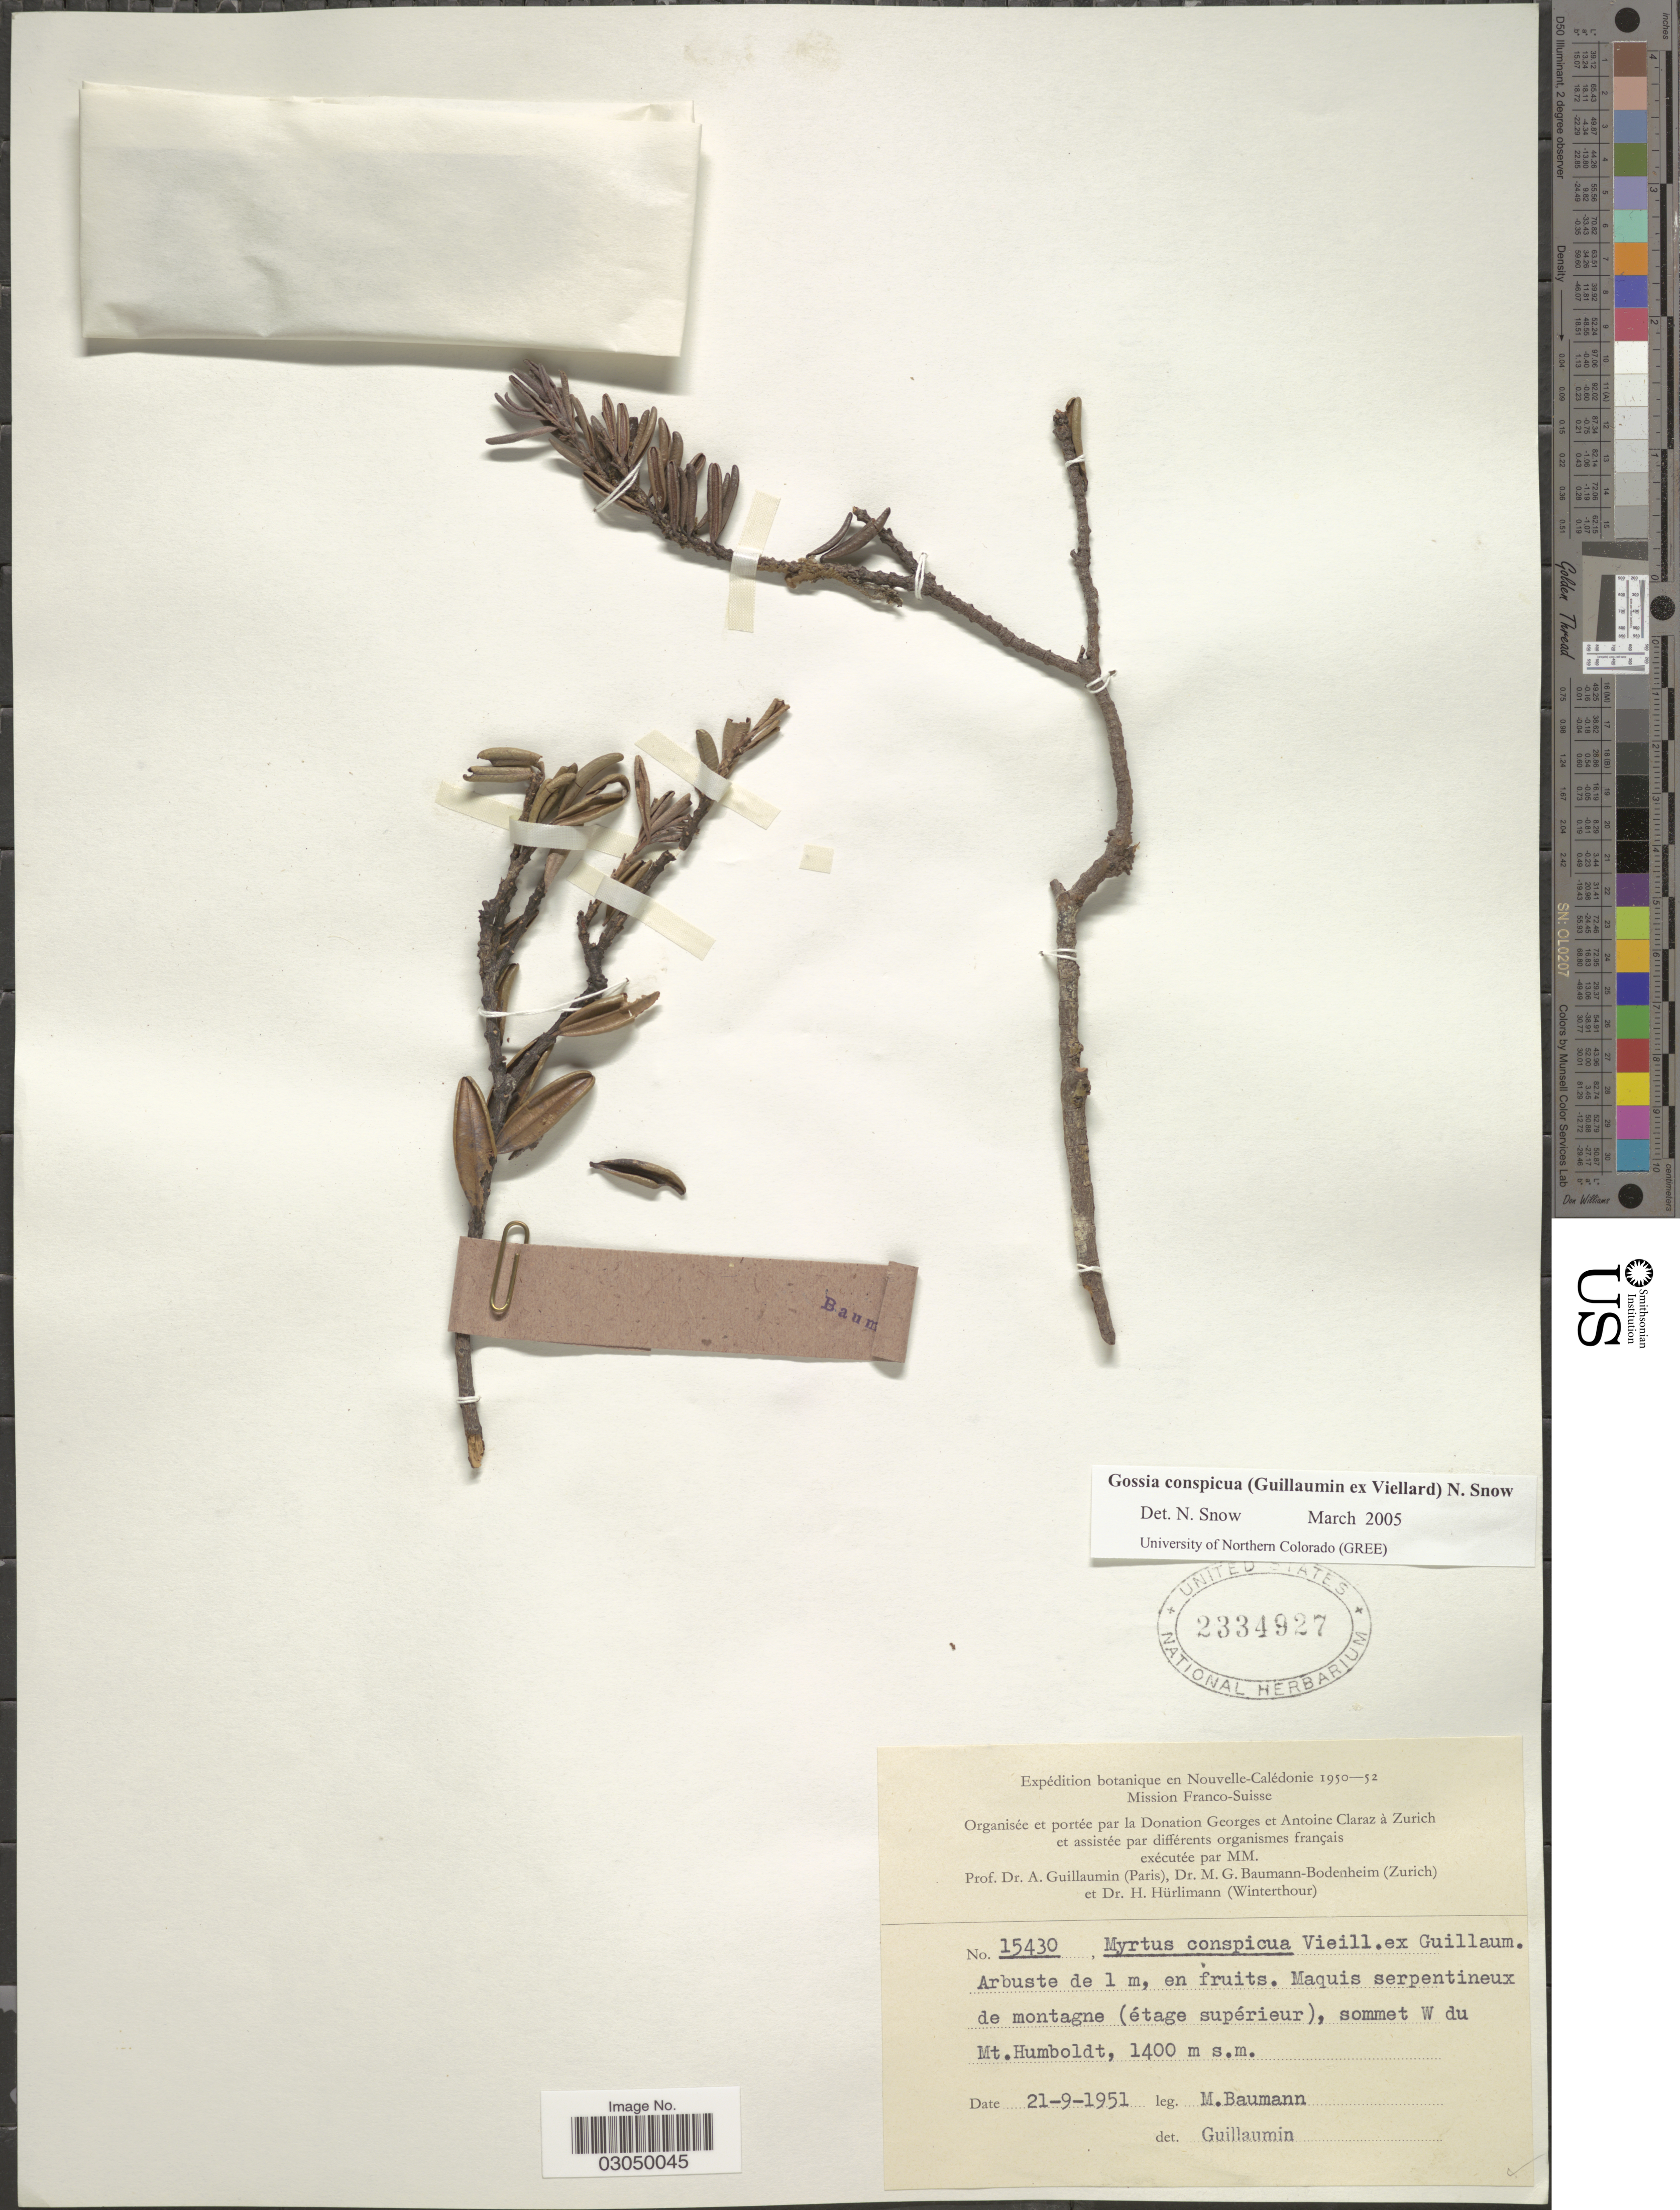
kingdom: Plantae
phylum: Tracheophyta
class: Magnoliopsida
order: Myrtales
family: Myrtaceae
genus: Gossia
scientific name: Gossia conspicua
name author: (Vieill. ex Guillaumin) N. Snow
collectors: M. Baumann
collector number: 15430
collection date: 1951-09-21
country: New Caledonia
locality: En Nouvelle-Calédonie. Maquis serpentineux de montagne (étage supérieur), sommet W du Mt. Humboldt.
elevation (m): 1400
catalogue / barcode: US 2334927